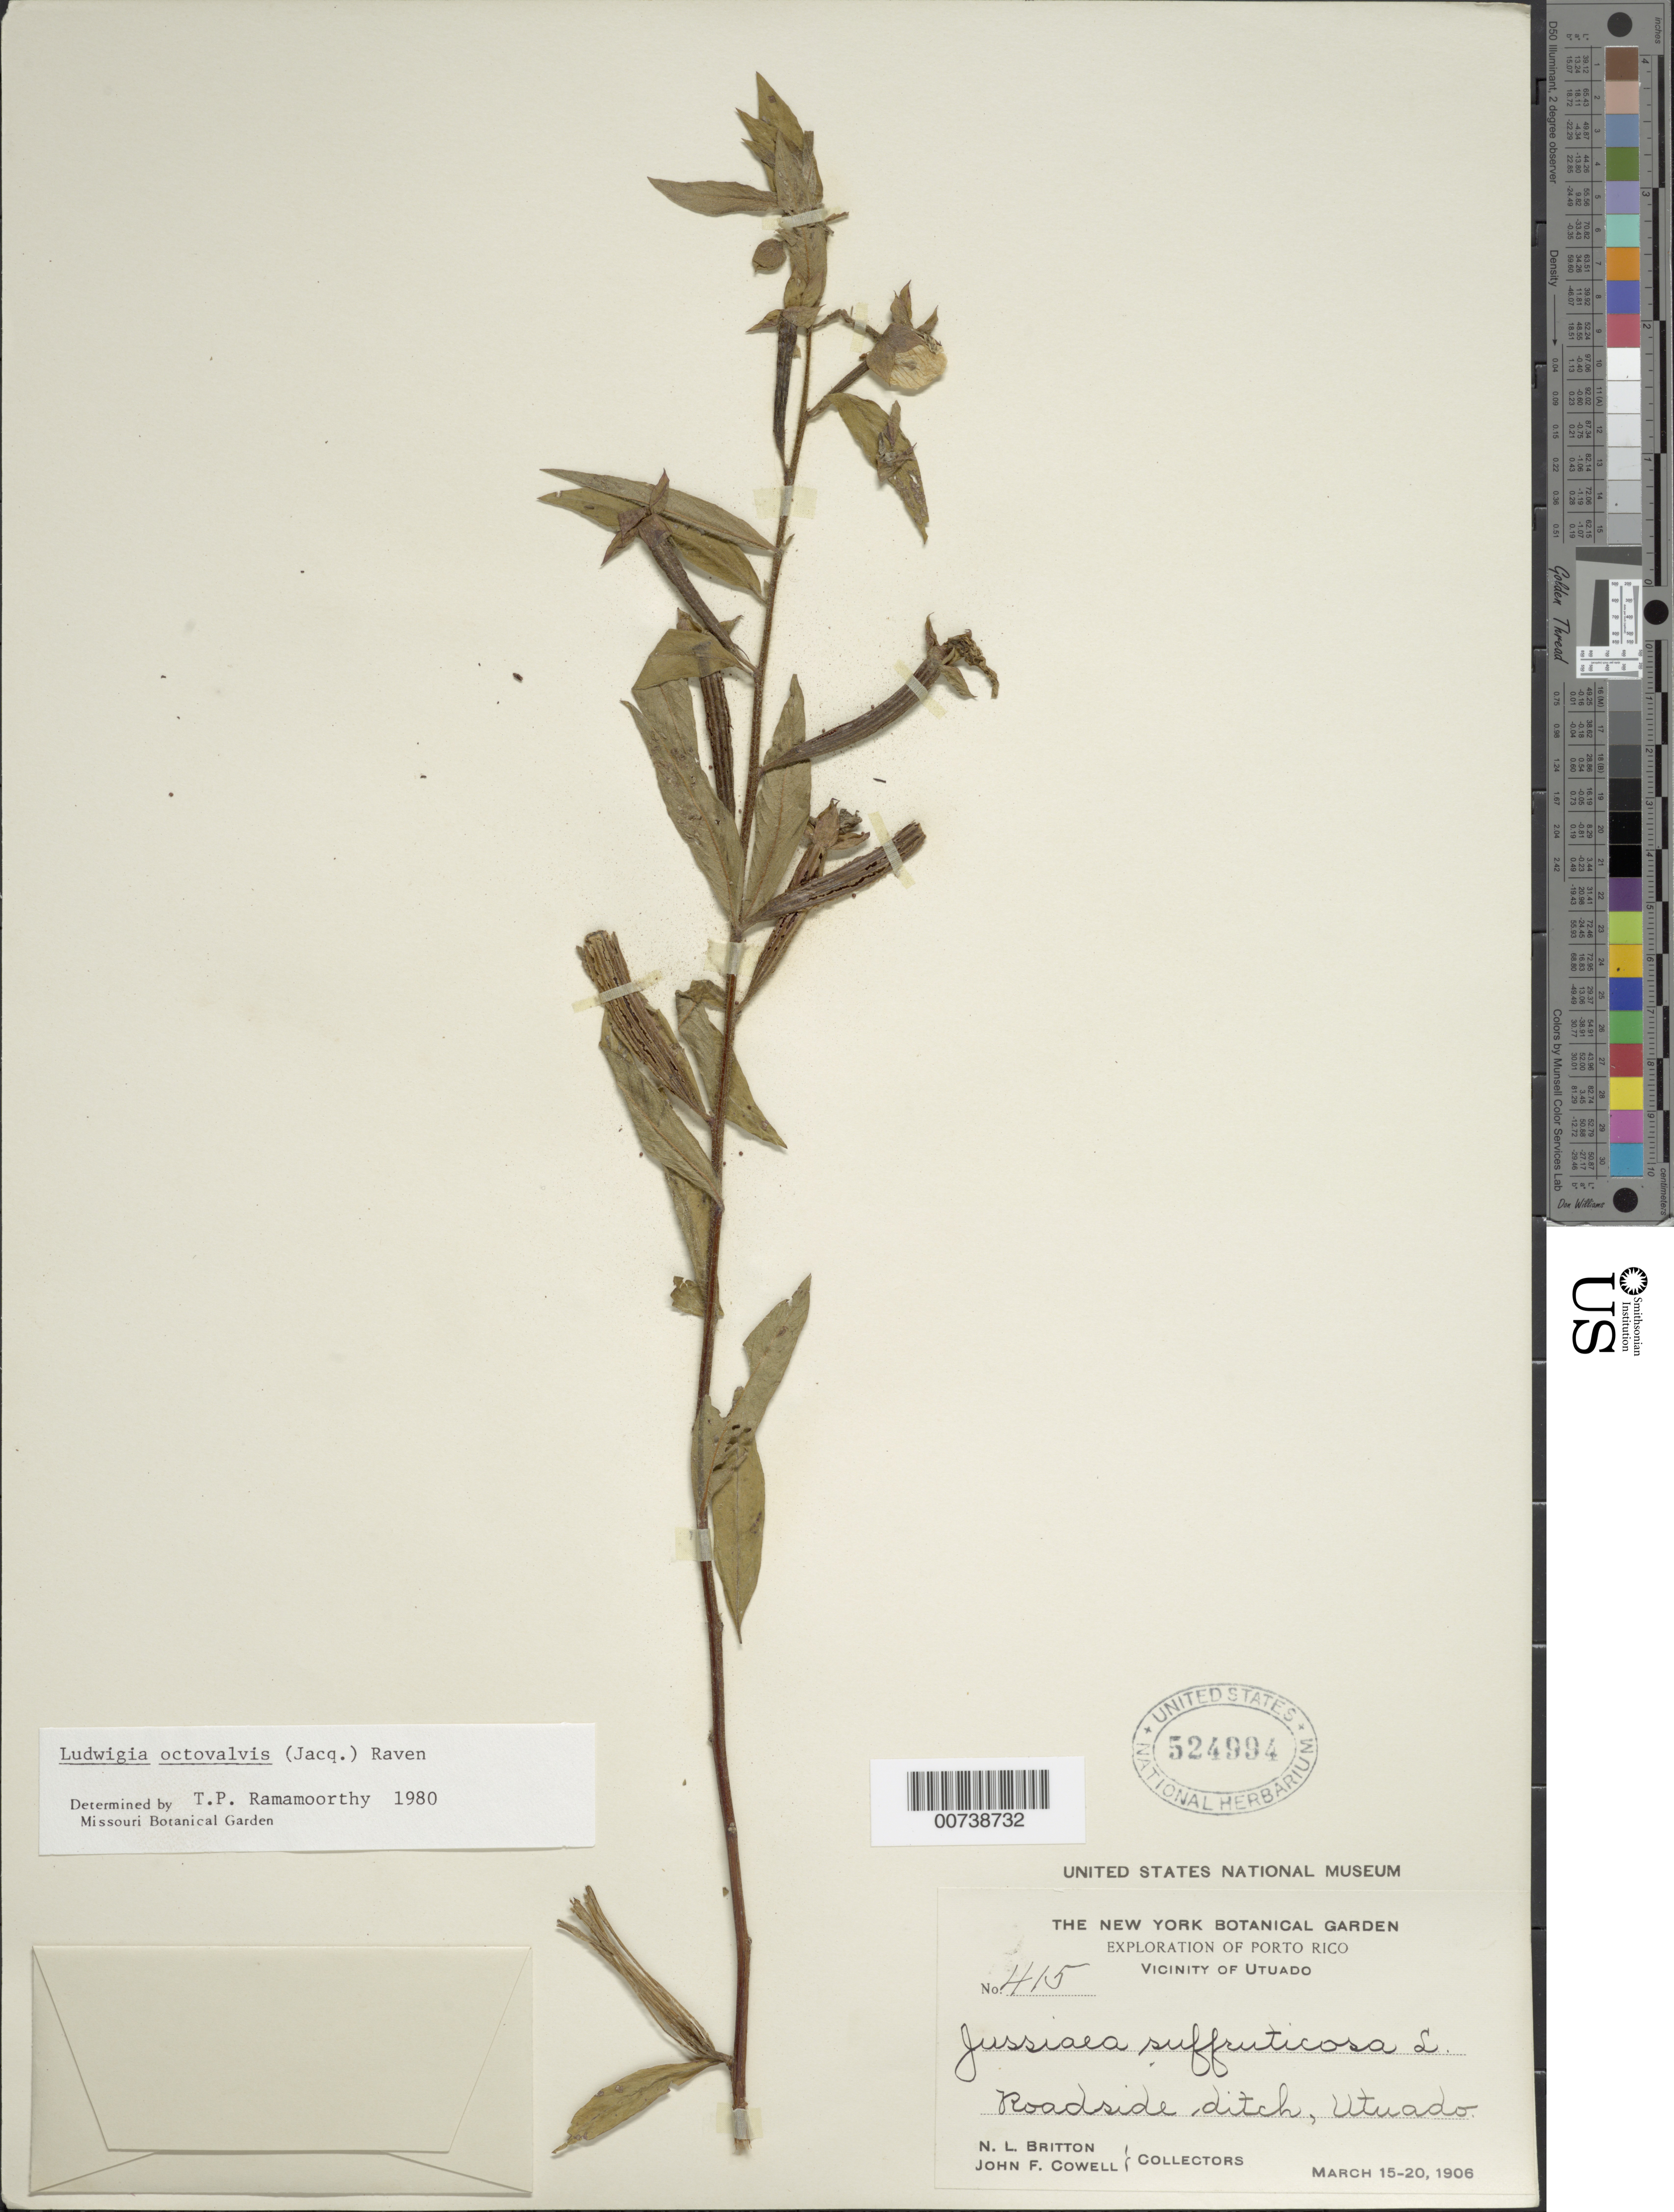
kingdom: Plantae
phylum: Tracheophyta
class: Magnoliopsida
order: Myrtales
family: Onagraceae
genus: Ludwigia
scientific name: Ludwigia octovalvis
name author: (Jacq.) P.H. Raven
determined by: Ramamoorthy, T. P.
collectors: N. Britton & J. F. Cowell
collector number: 415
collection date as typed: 15 Mar 1906 to 20 Mar 1906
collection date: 1906-03-15/1906-03-20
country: Puerto Rico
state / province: Utuado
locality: Utuado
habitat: Roadside ditch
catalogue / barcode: US 524994